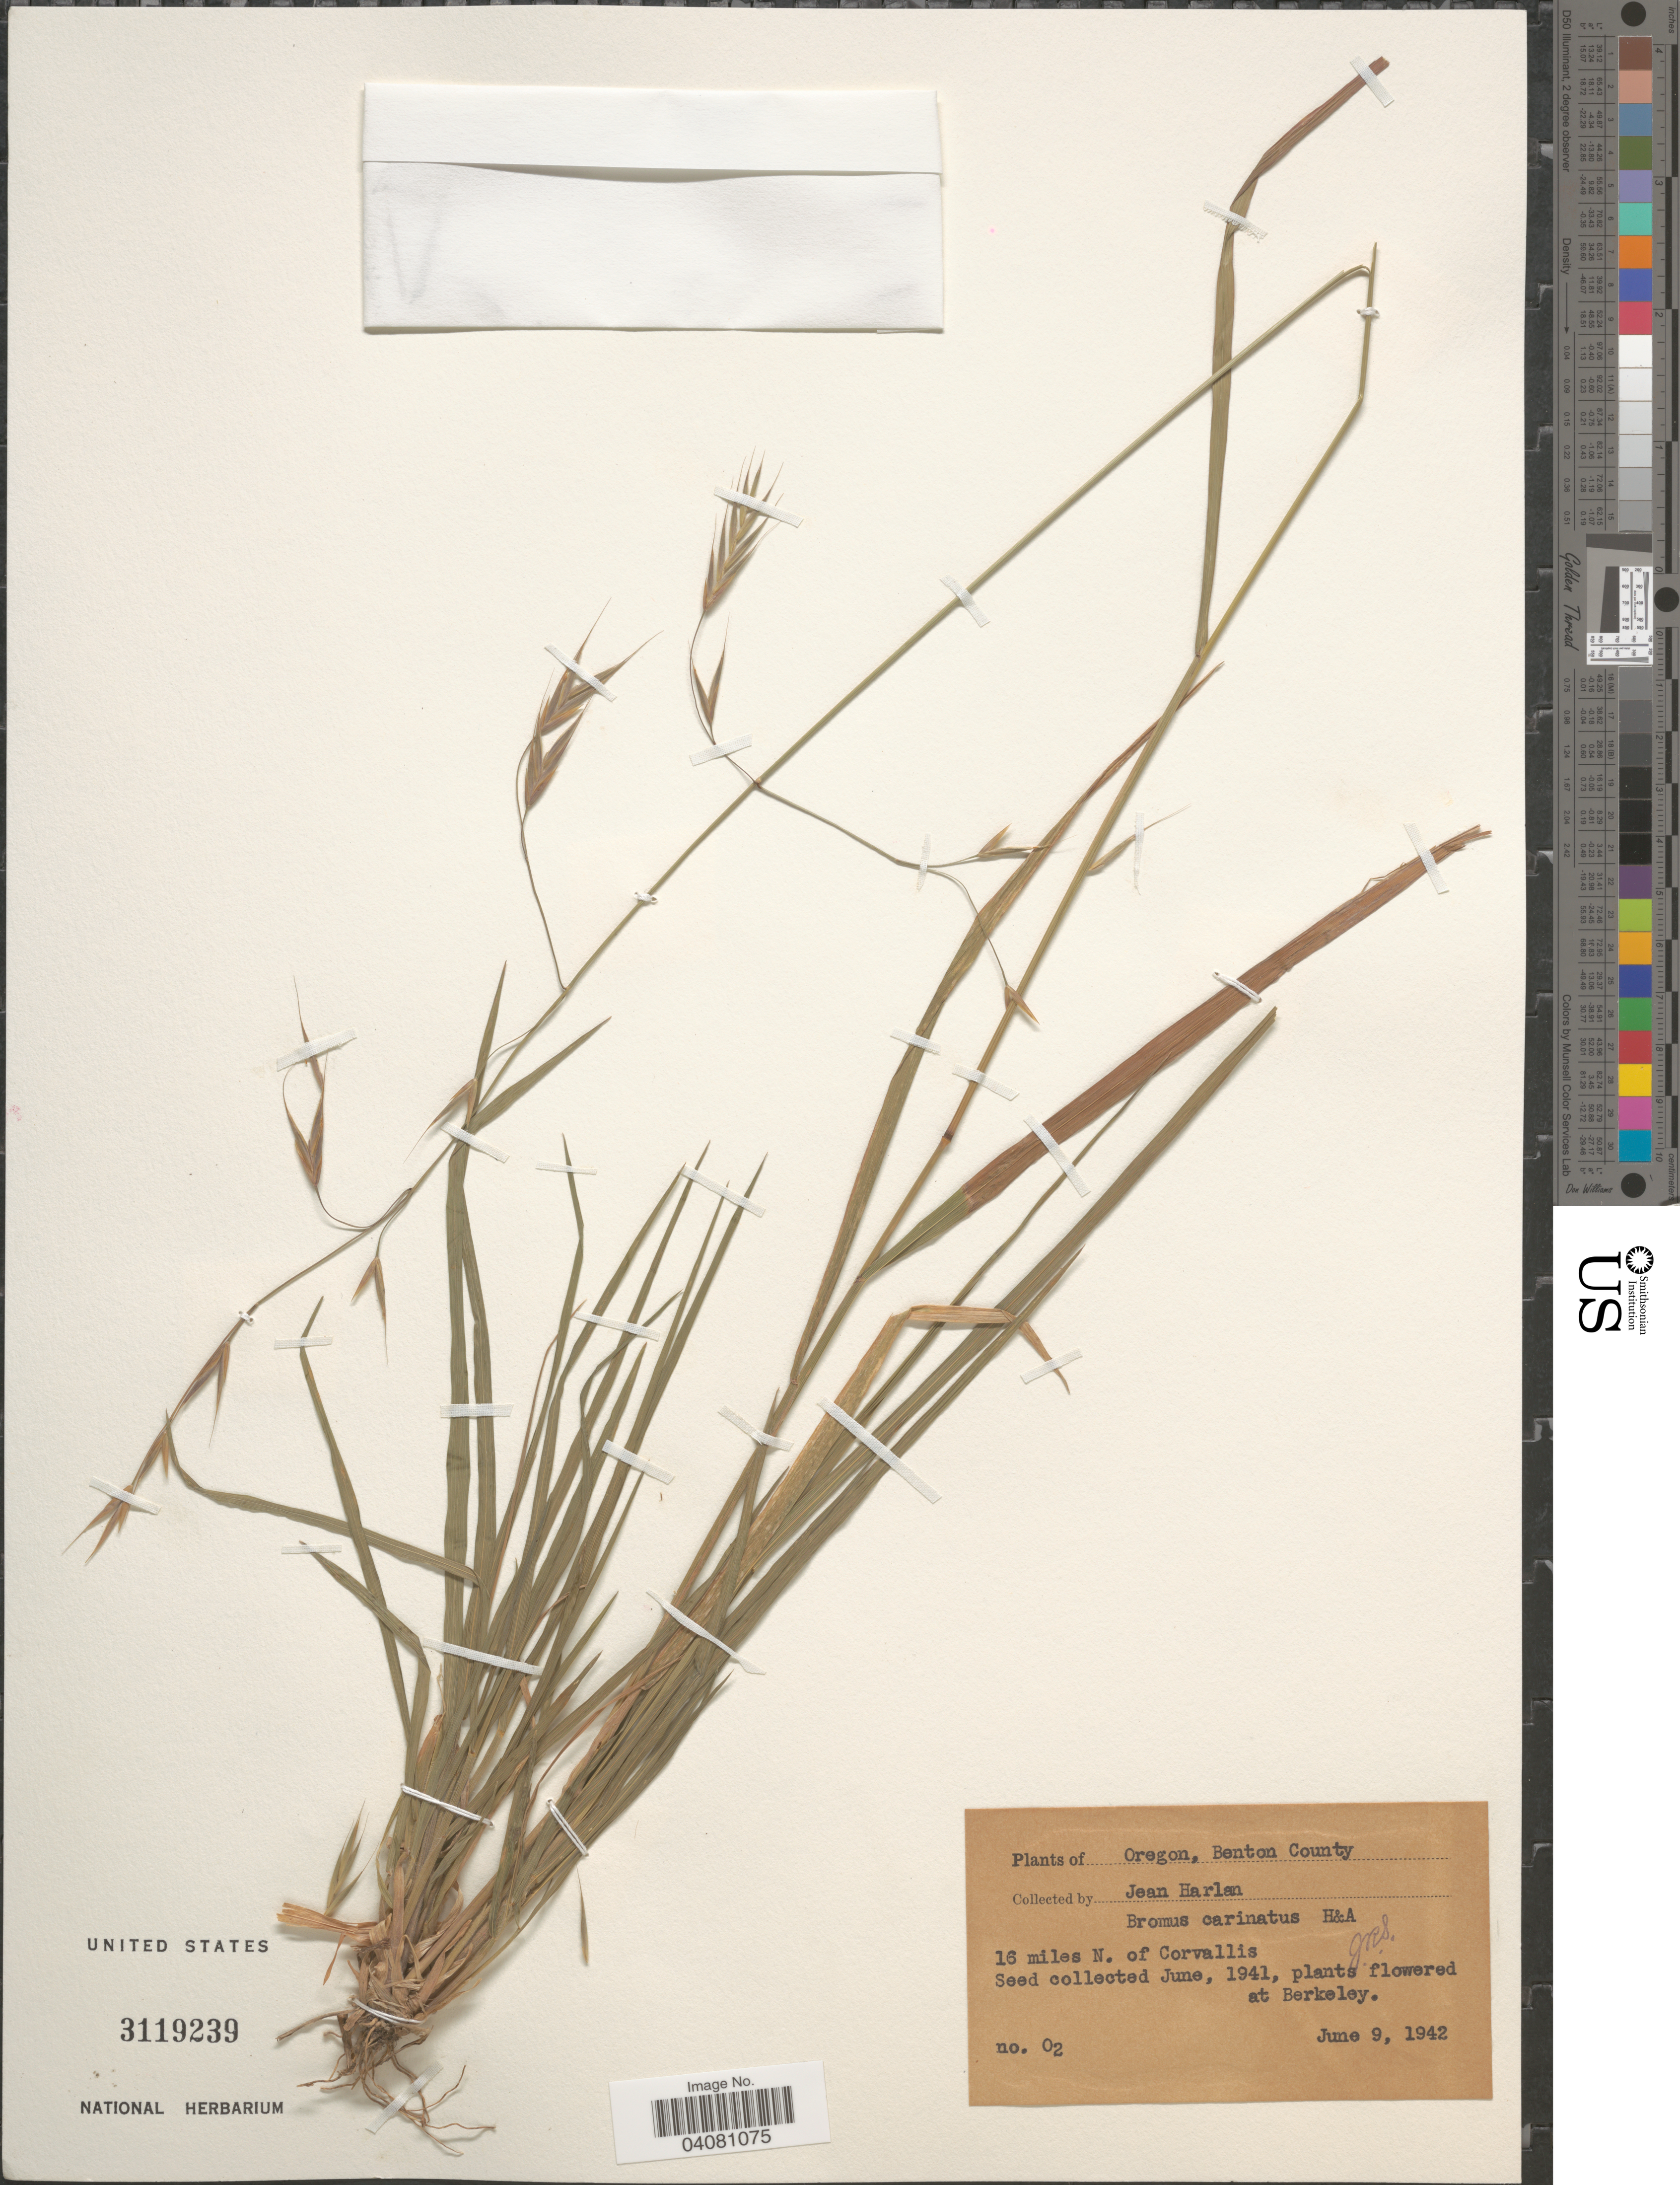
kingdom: Plantae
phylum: Tracheophyta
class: Liliopsida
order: Poales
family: Poaceae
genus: Bromus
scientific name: Bromus carinatus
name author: Hook. & Arn.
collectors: J. Harlan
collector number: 02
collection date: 1942-06-09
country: United States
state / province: Oregon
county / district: Benton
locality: Benton County. 16 miles N. of Corvallis.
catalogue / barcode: US 3119239